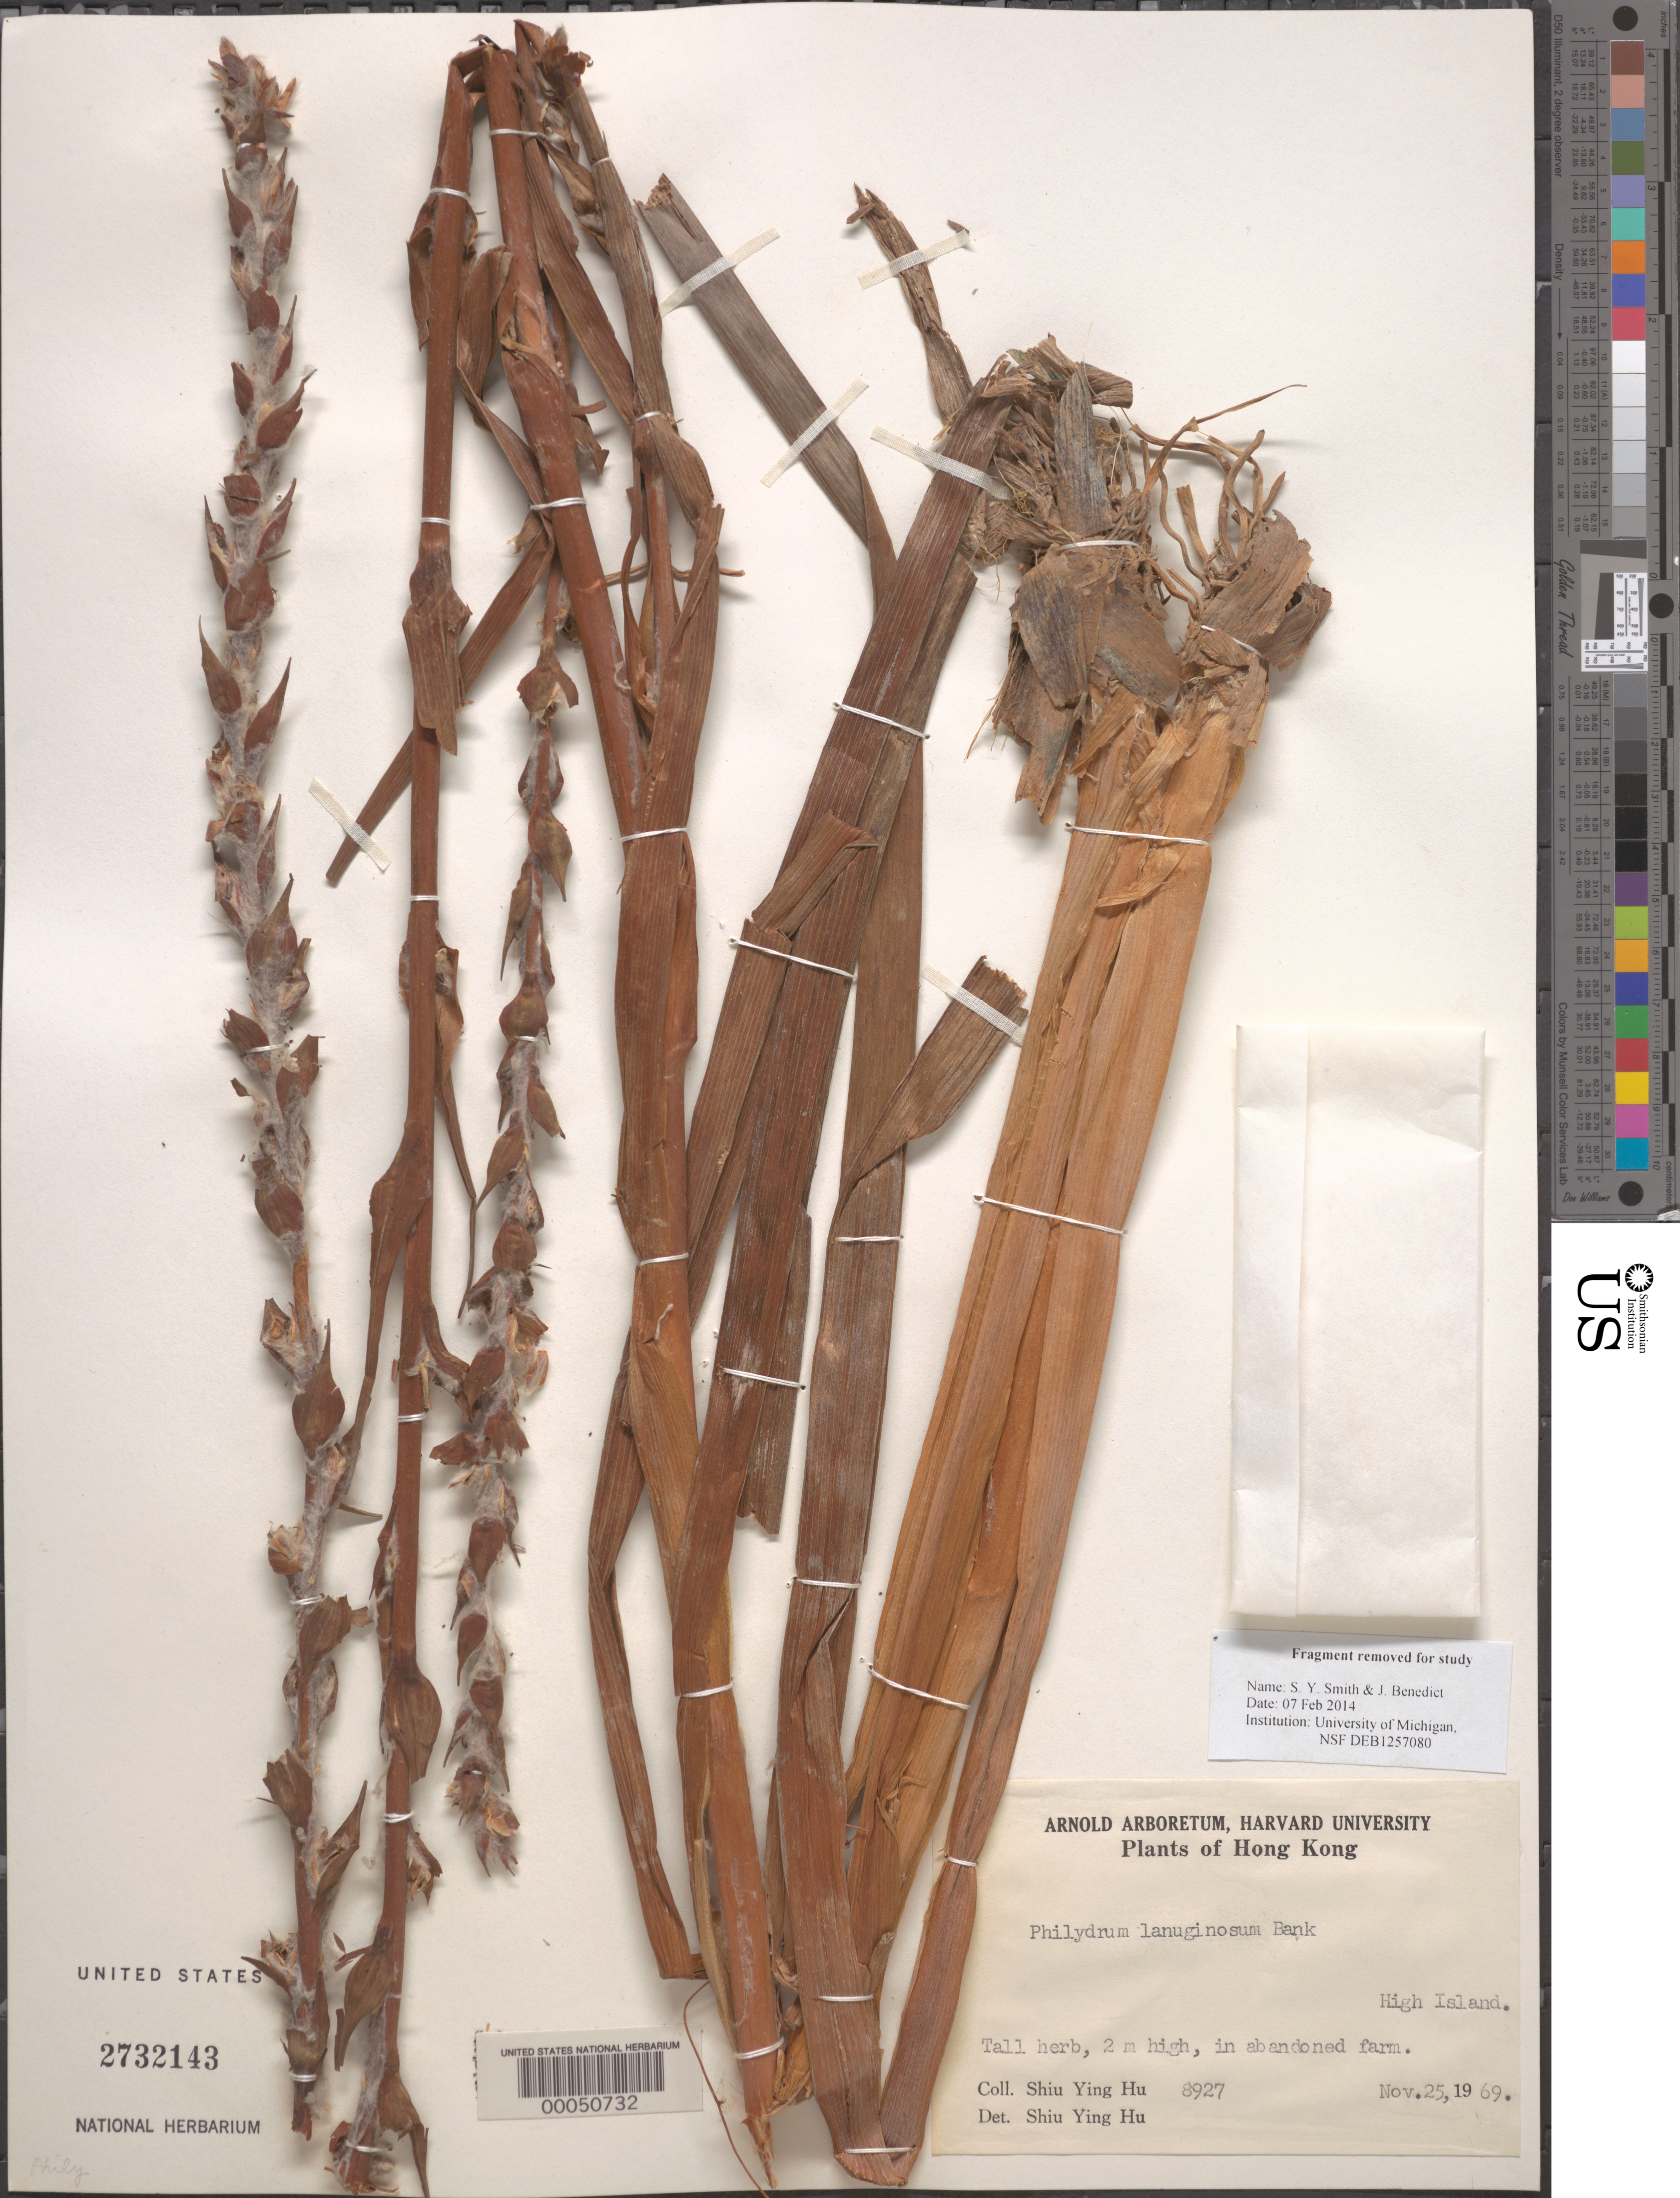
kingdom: Plantae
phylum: Tracheophyta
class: Liliopsida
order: Commelinales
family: Philydraceae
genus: Philydrum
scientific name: Philydrum lanuginosum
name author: Banks & Sol. ex Gaertn.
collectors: S. H. Hu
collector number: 8927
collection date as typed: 25 Nov 1969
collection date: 1969-11-25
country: China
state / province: Hong Kong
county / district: New Territories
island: High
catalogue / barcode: US 2732143